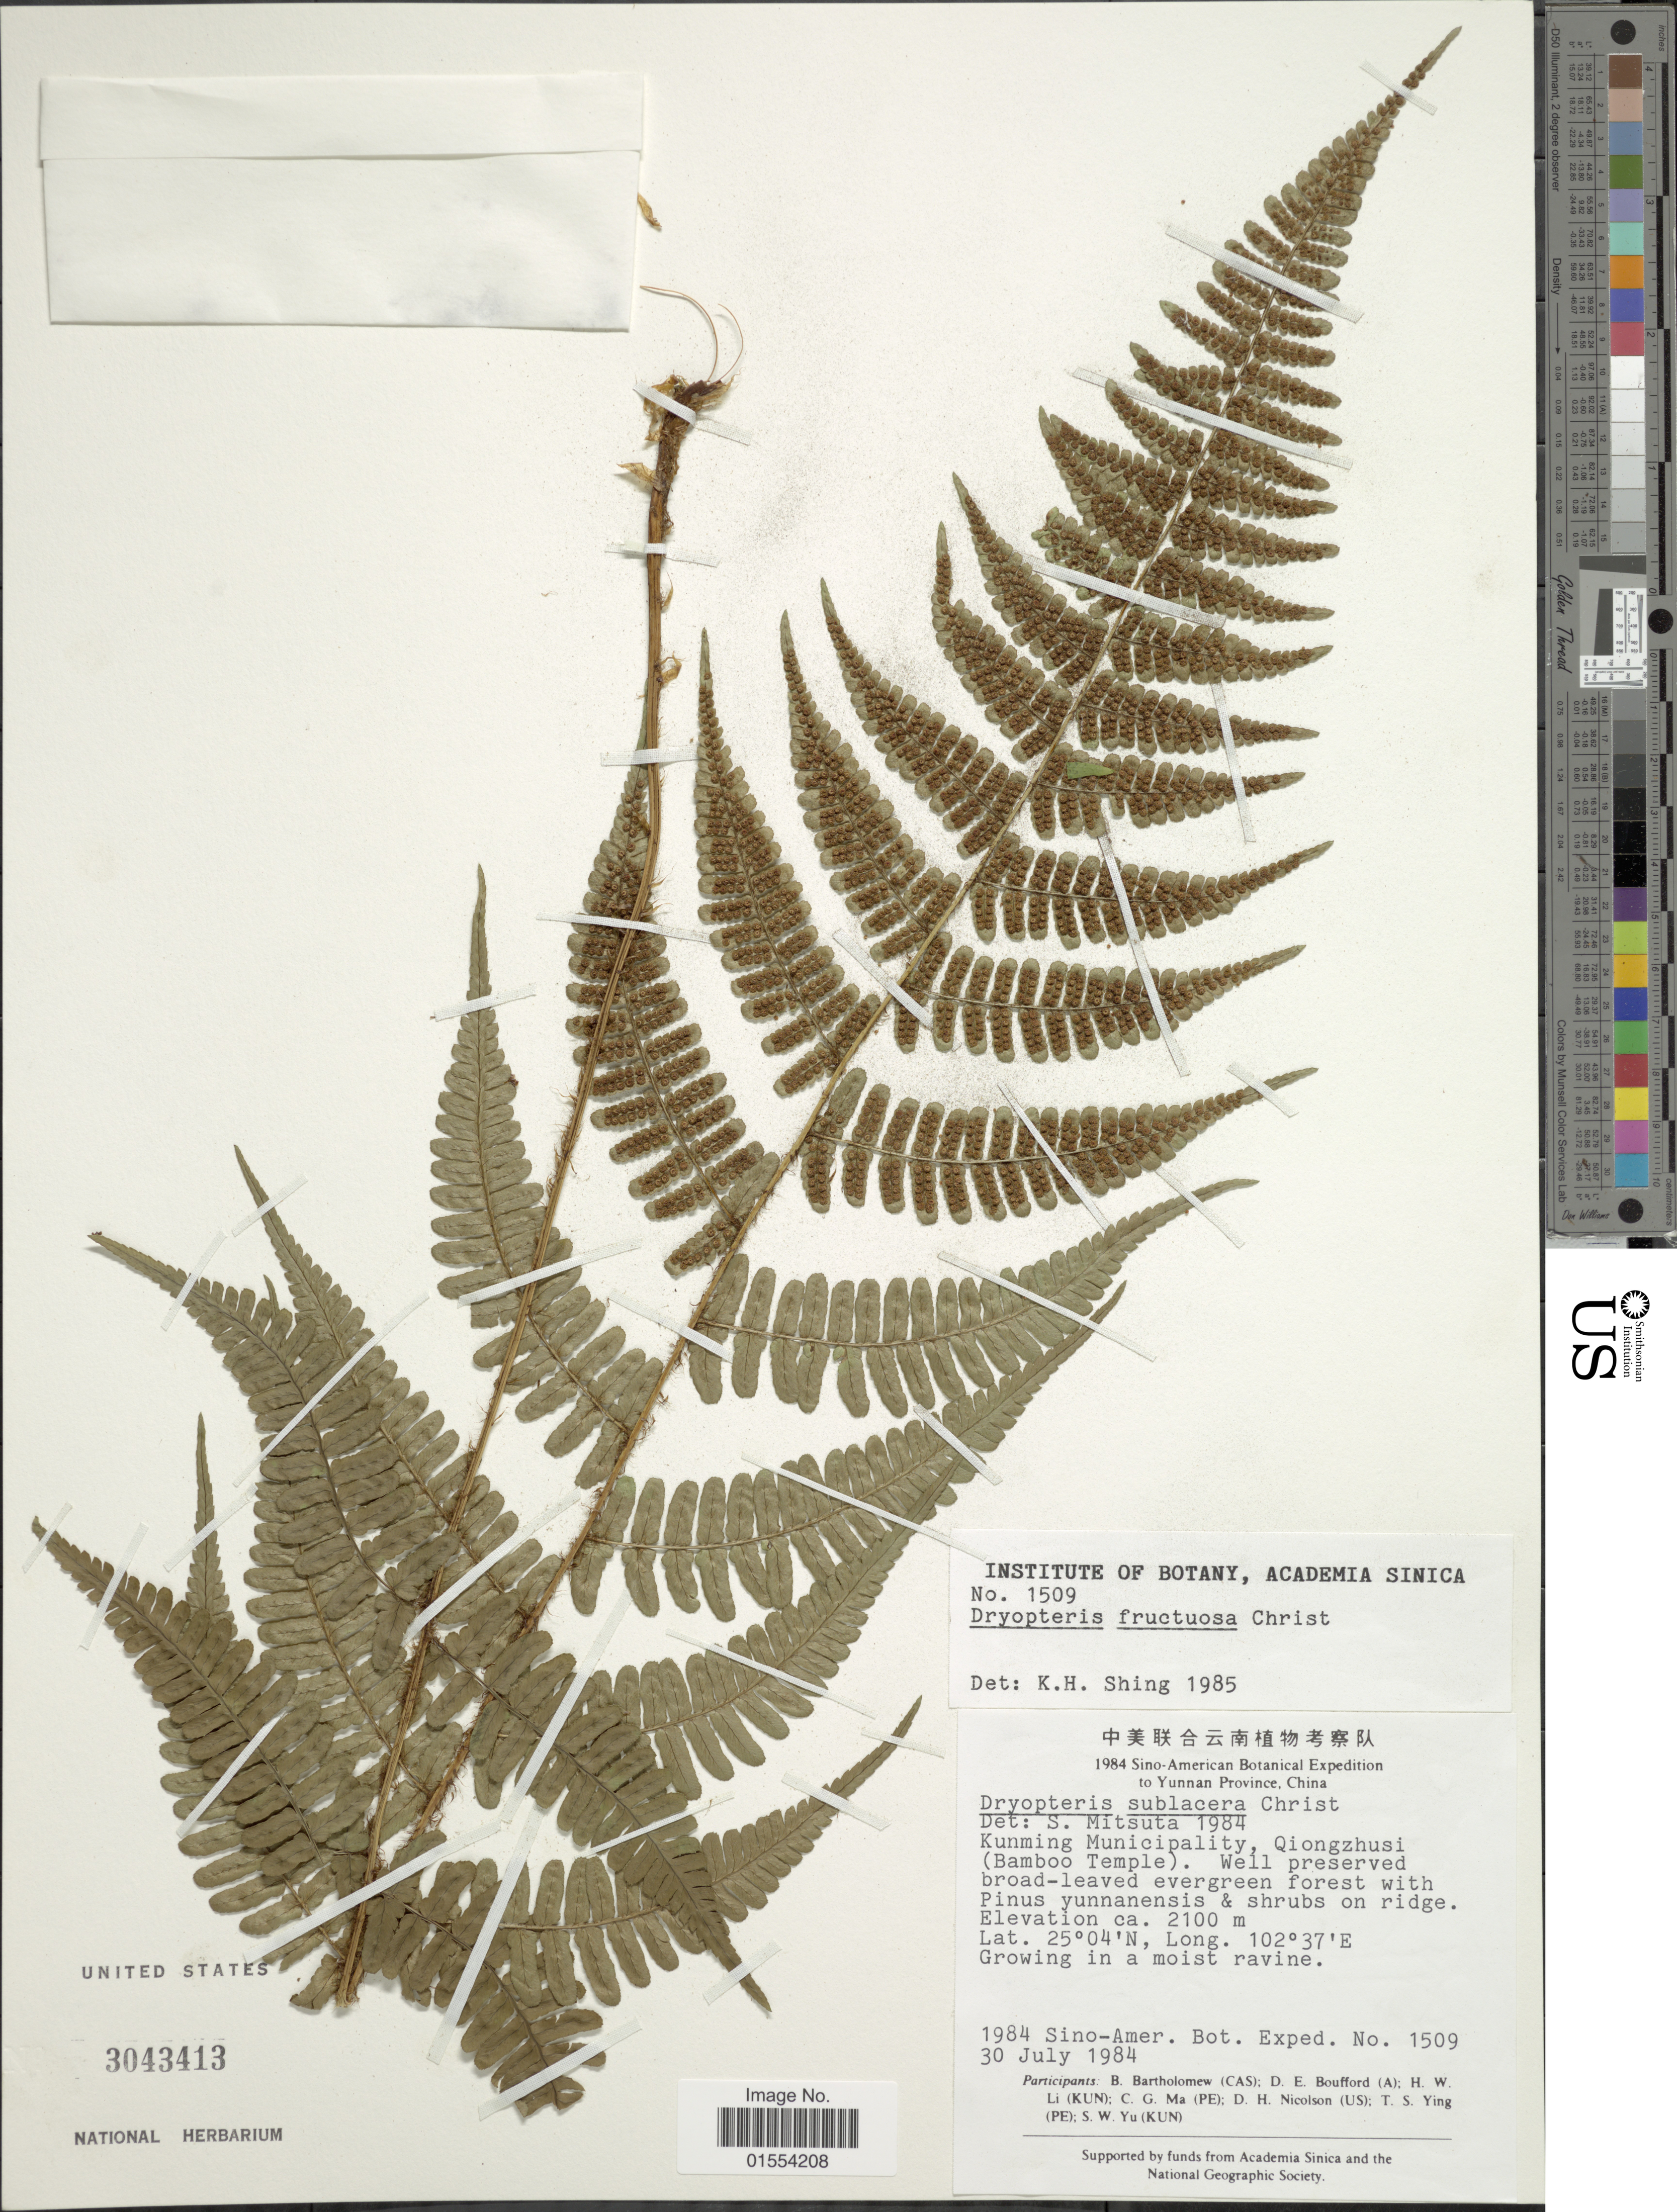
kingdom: Plantae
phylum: Tracheophyta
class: Polypodiopsida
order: Polypodiales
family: Dryopteridaceae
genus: Dryopteris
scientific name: Dryopteris fructuosa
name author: (Christ) C. Chr.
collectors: Sino-Amer. Bot. Exped. 1984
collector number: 1509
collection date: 1984-07-30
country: China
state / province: Yunnan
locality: Yunnan, China. Kunming Municipality, Qiongzhusi (Bamboo Temple).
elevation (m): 2100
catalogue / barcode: US 3043413